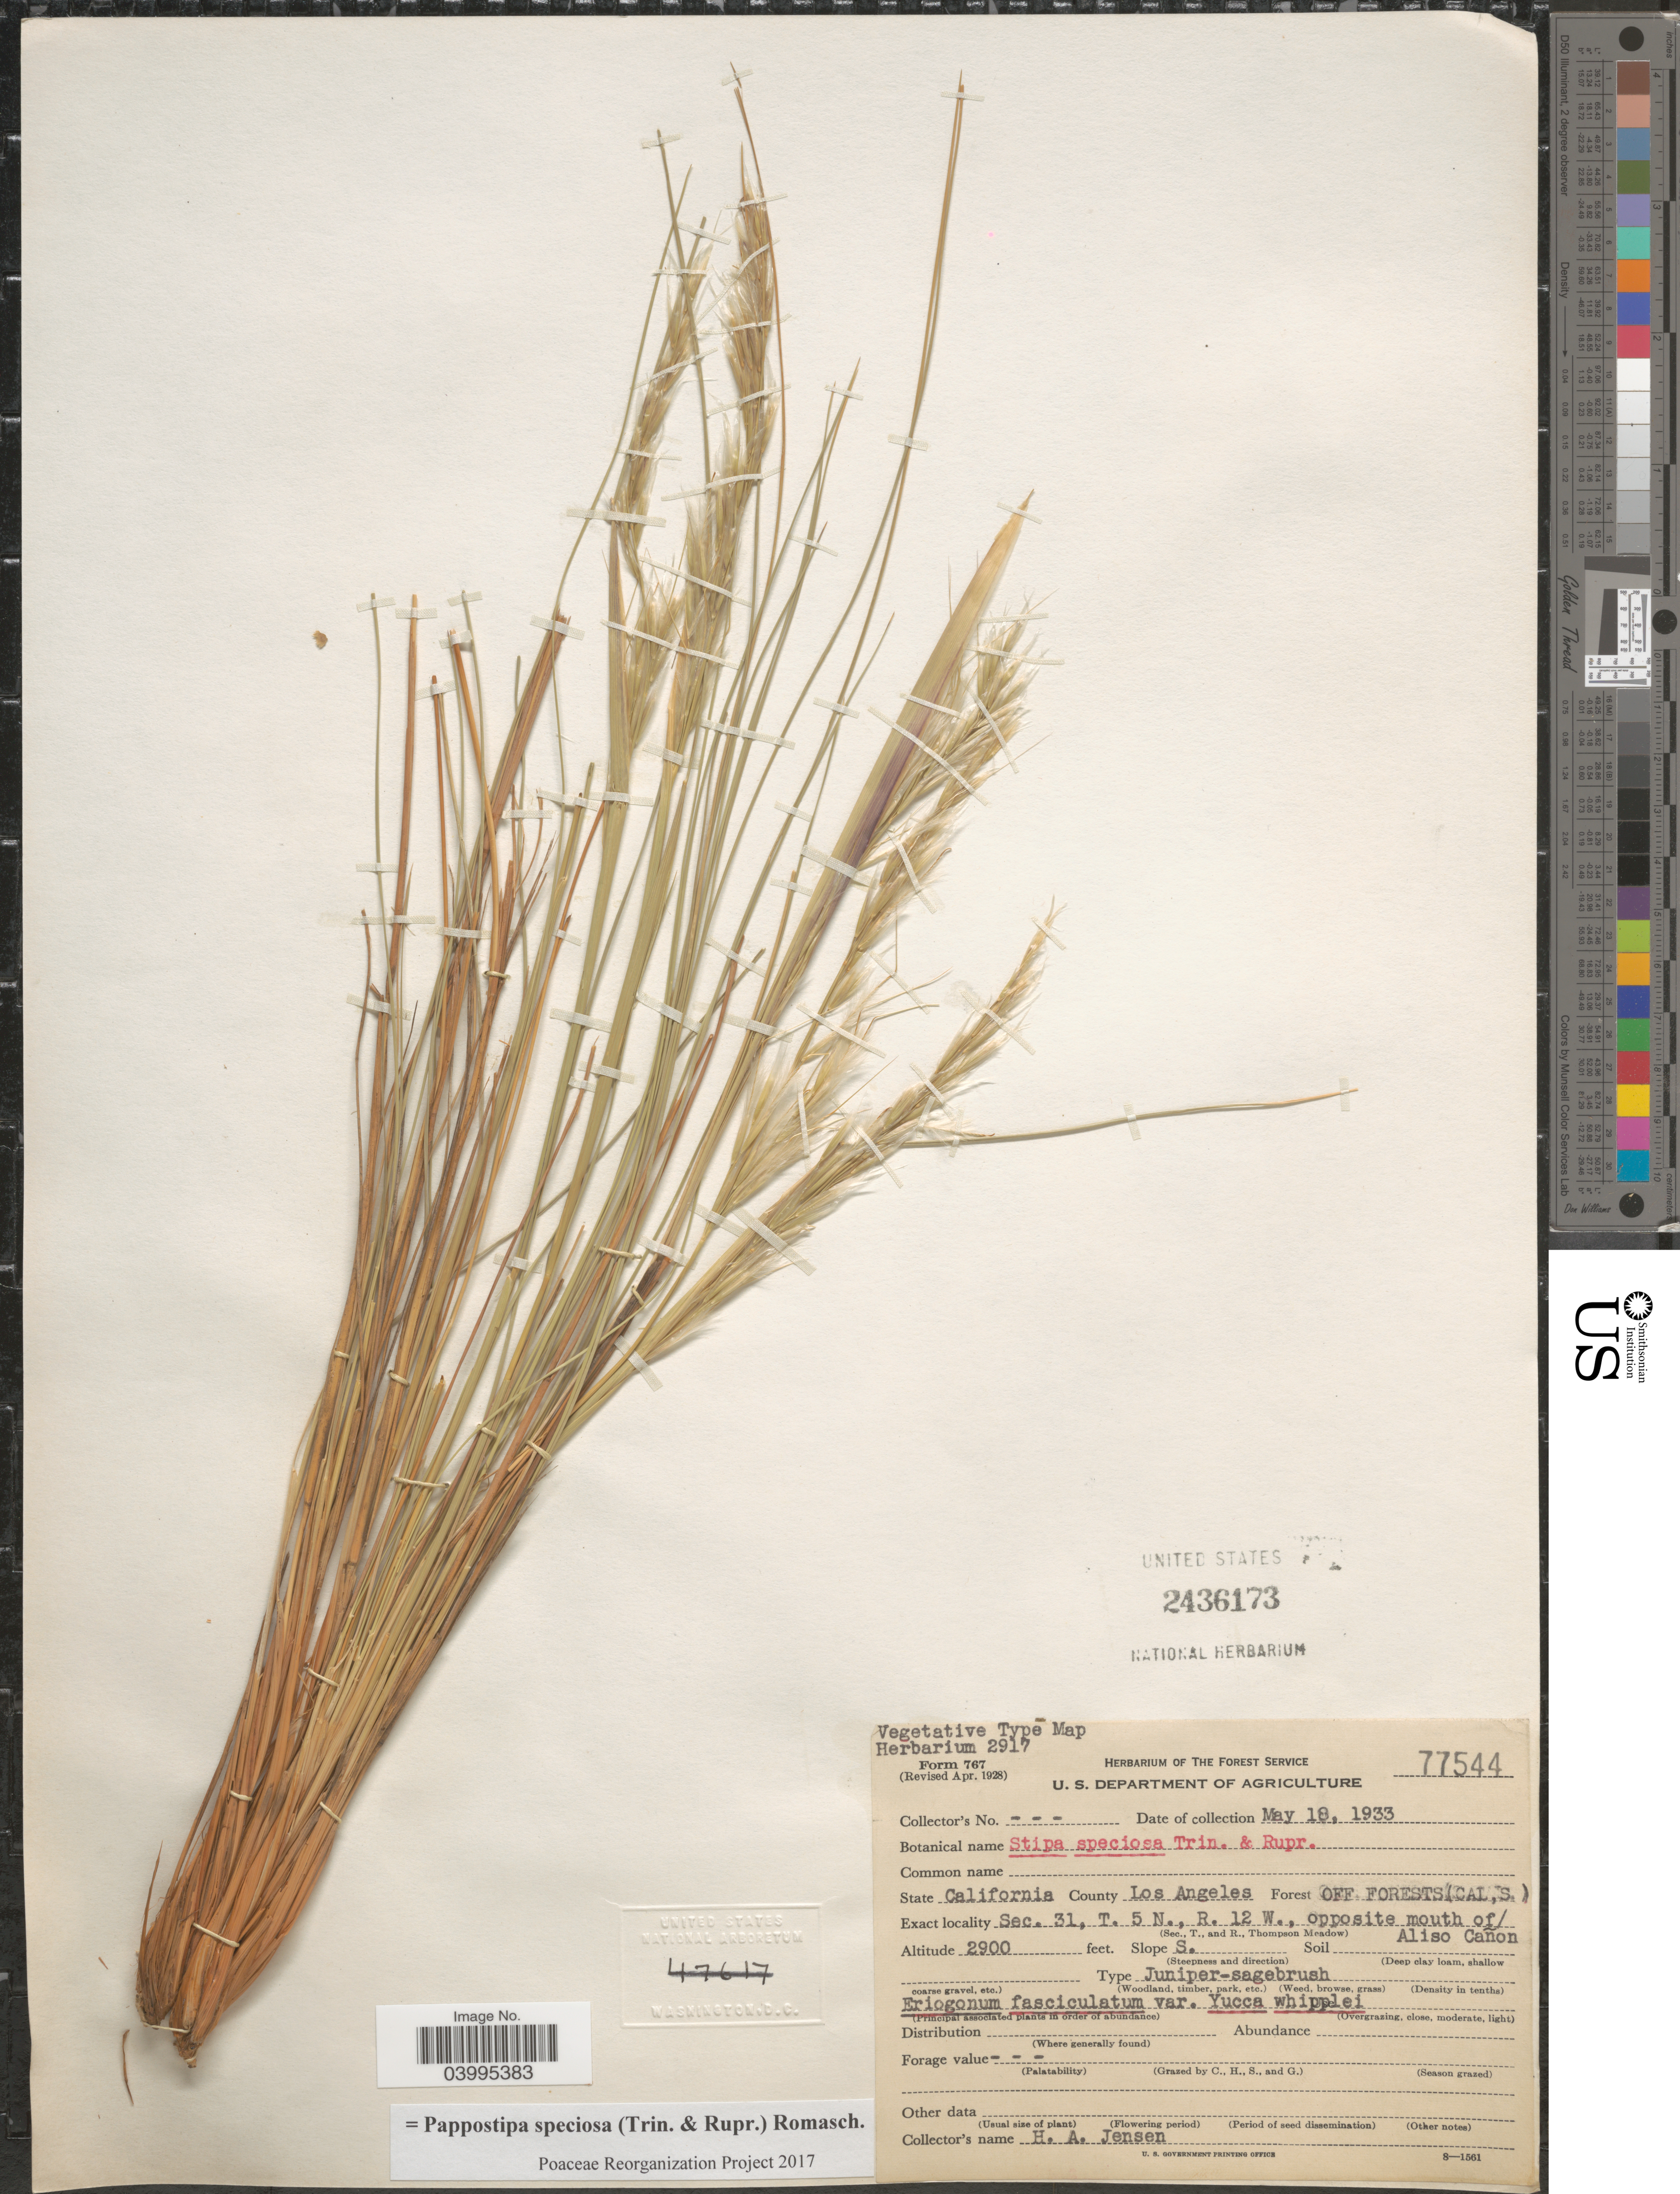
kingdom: Plantae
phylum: Tracheophyta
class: Liliopsida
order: Poales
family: Poaceae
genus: Pappostipa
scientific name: Pappostipa speciosa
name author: (Trin. & Rupr.) Romasch.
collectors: H. A. Jensen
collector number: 77544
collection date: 1933-05-18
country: United States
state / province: Arizona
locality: County Los Angeles. Forest Off Forests (Cal, S). Sec. 31, T. 5 N., R. 12 W., opposite mouth of/ Alison Cañon.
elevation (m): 884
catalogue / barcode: US 2436173